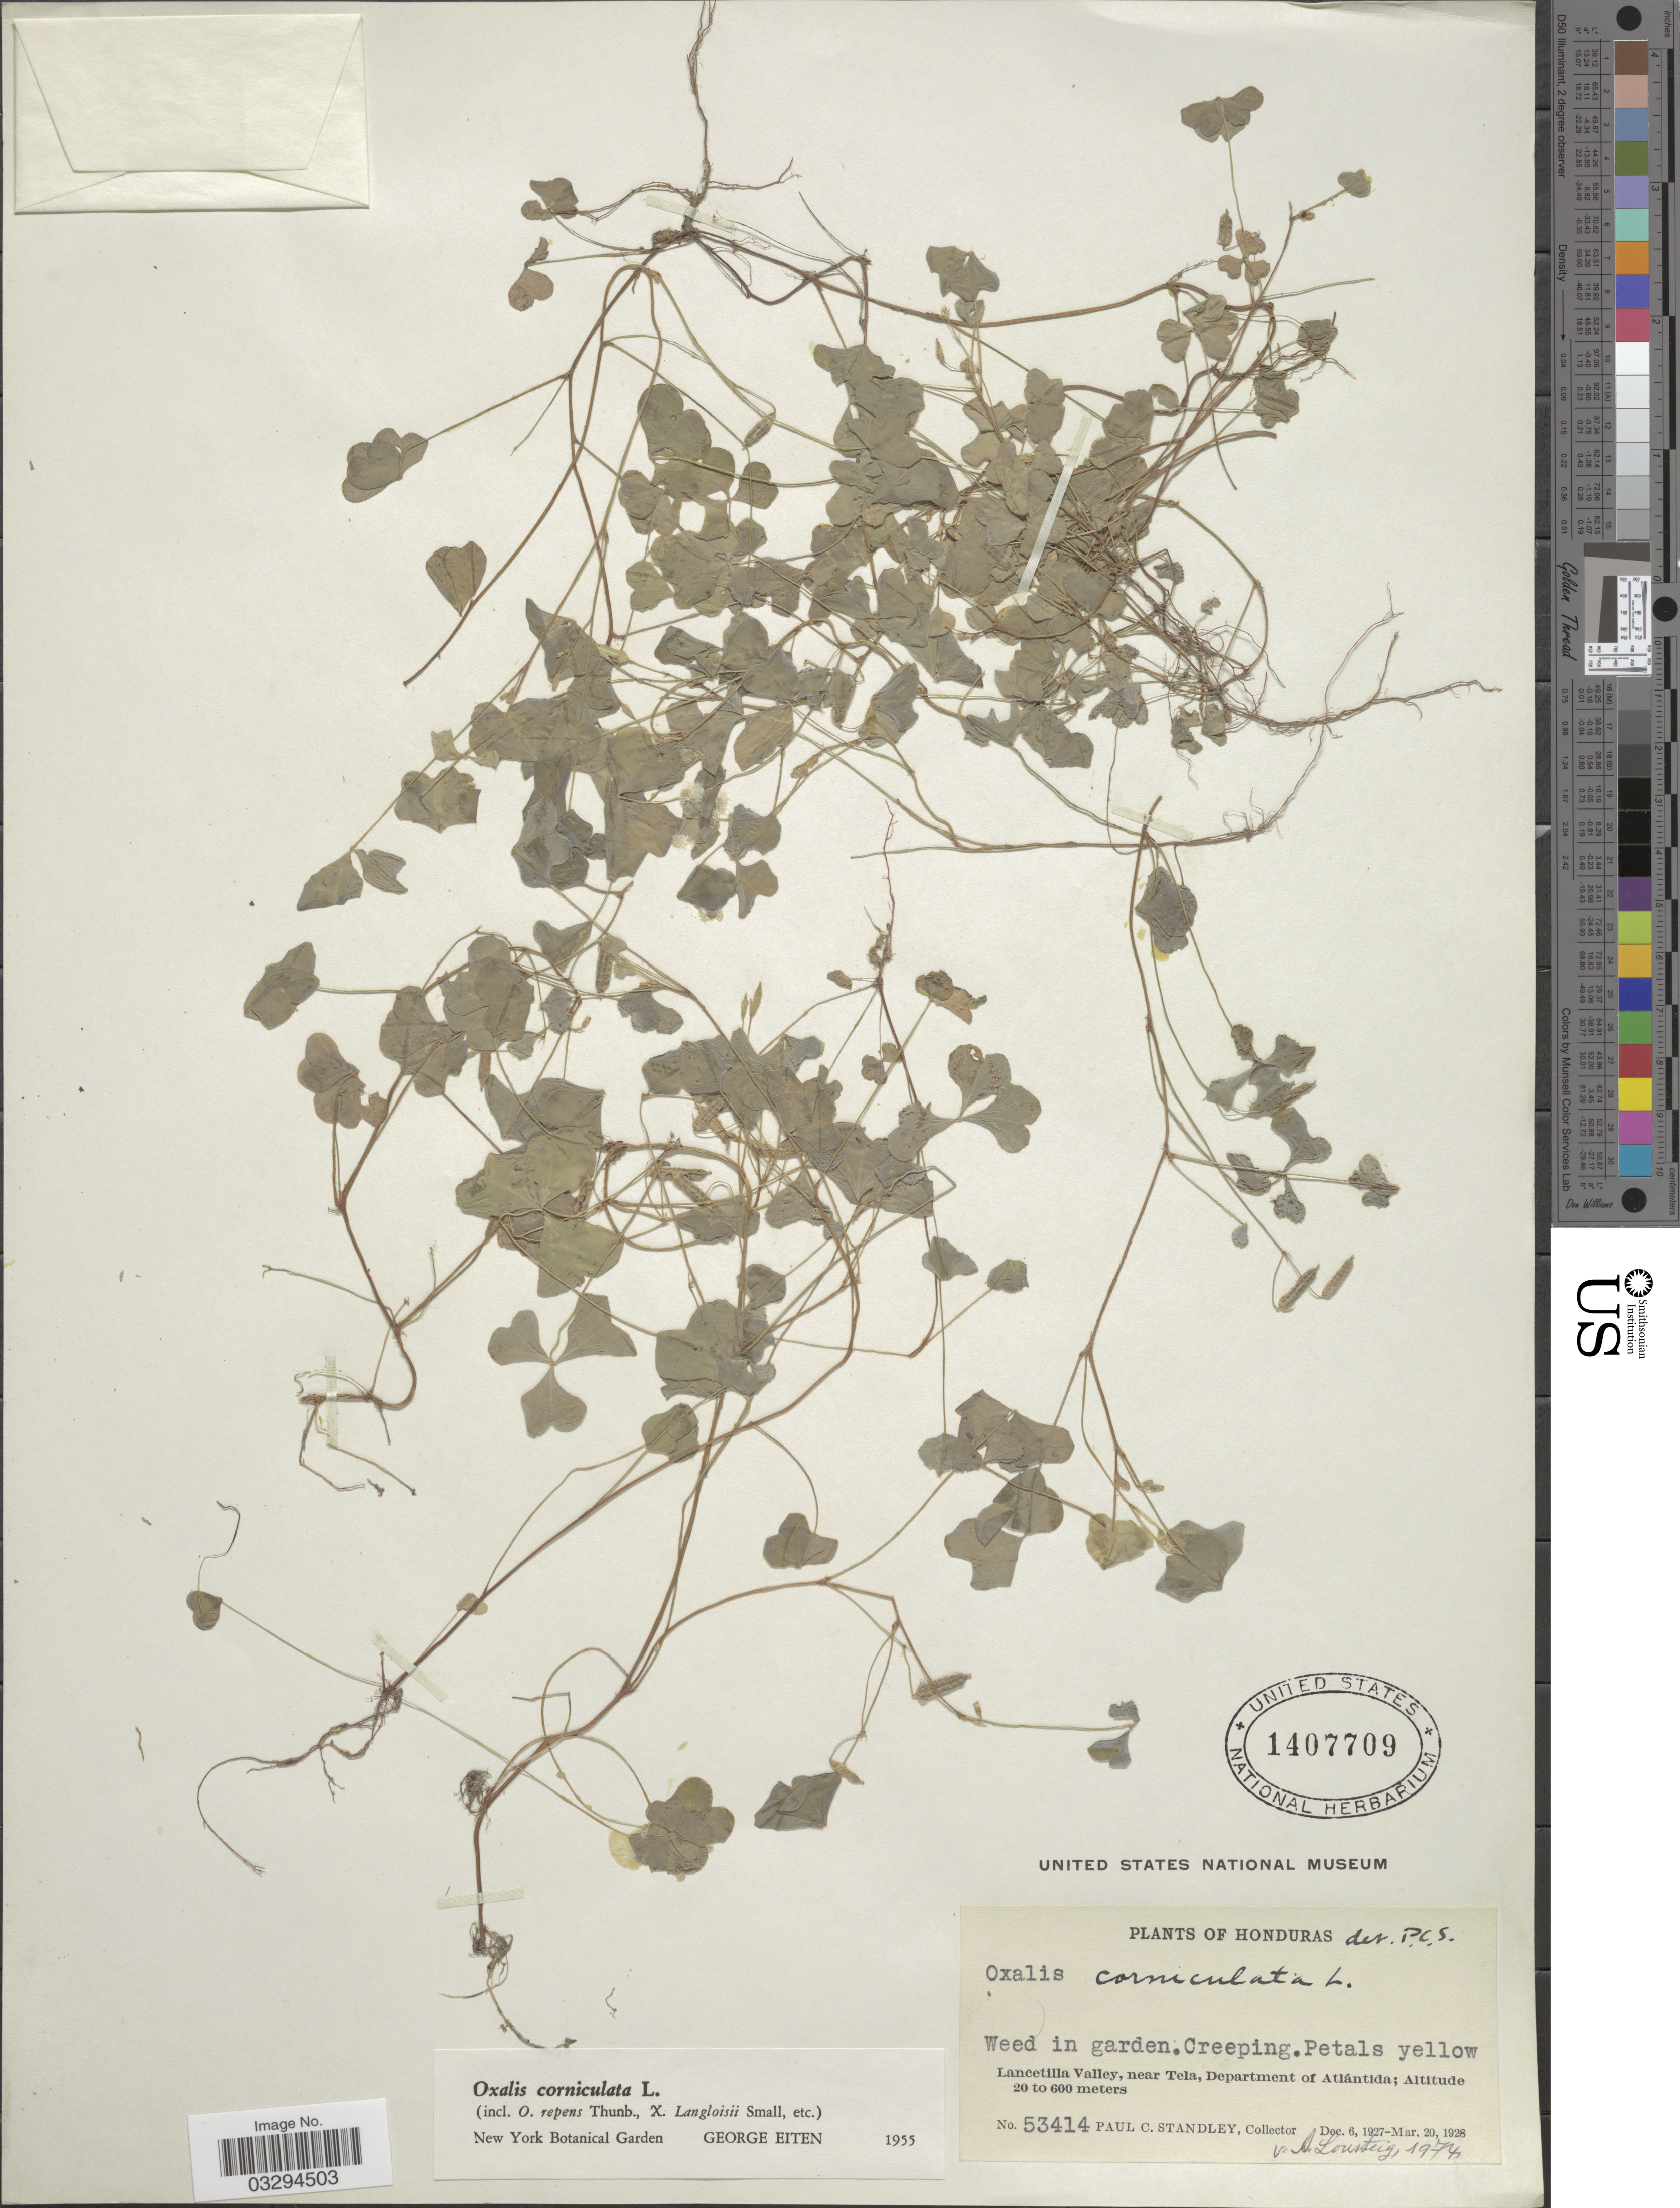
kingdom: Plantae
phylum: Tracheophyta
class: Magnoliopsida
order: Oxalidales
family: Oxalidaceae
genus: Oxalis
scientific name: Oxalis corniculata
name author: L.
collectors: P. C. Standley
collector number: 53414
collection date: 1927-12-06/1928-03-20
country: Honduras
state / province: Atlántida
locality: Lancetilla Valley, near Tela, Department of Atlántida.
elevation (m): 20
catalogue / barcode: US 1407709